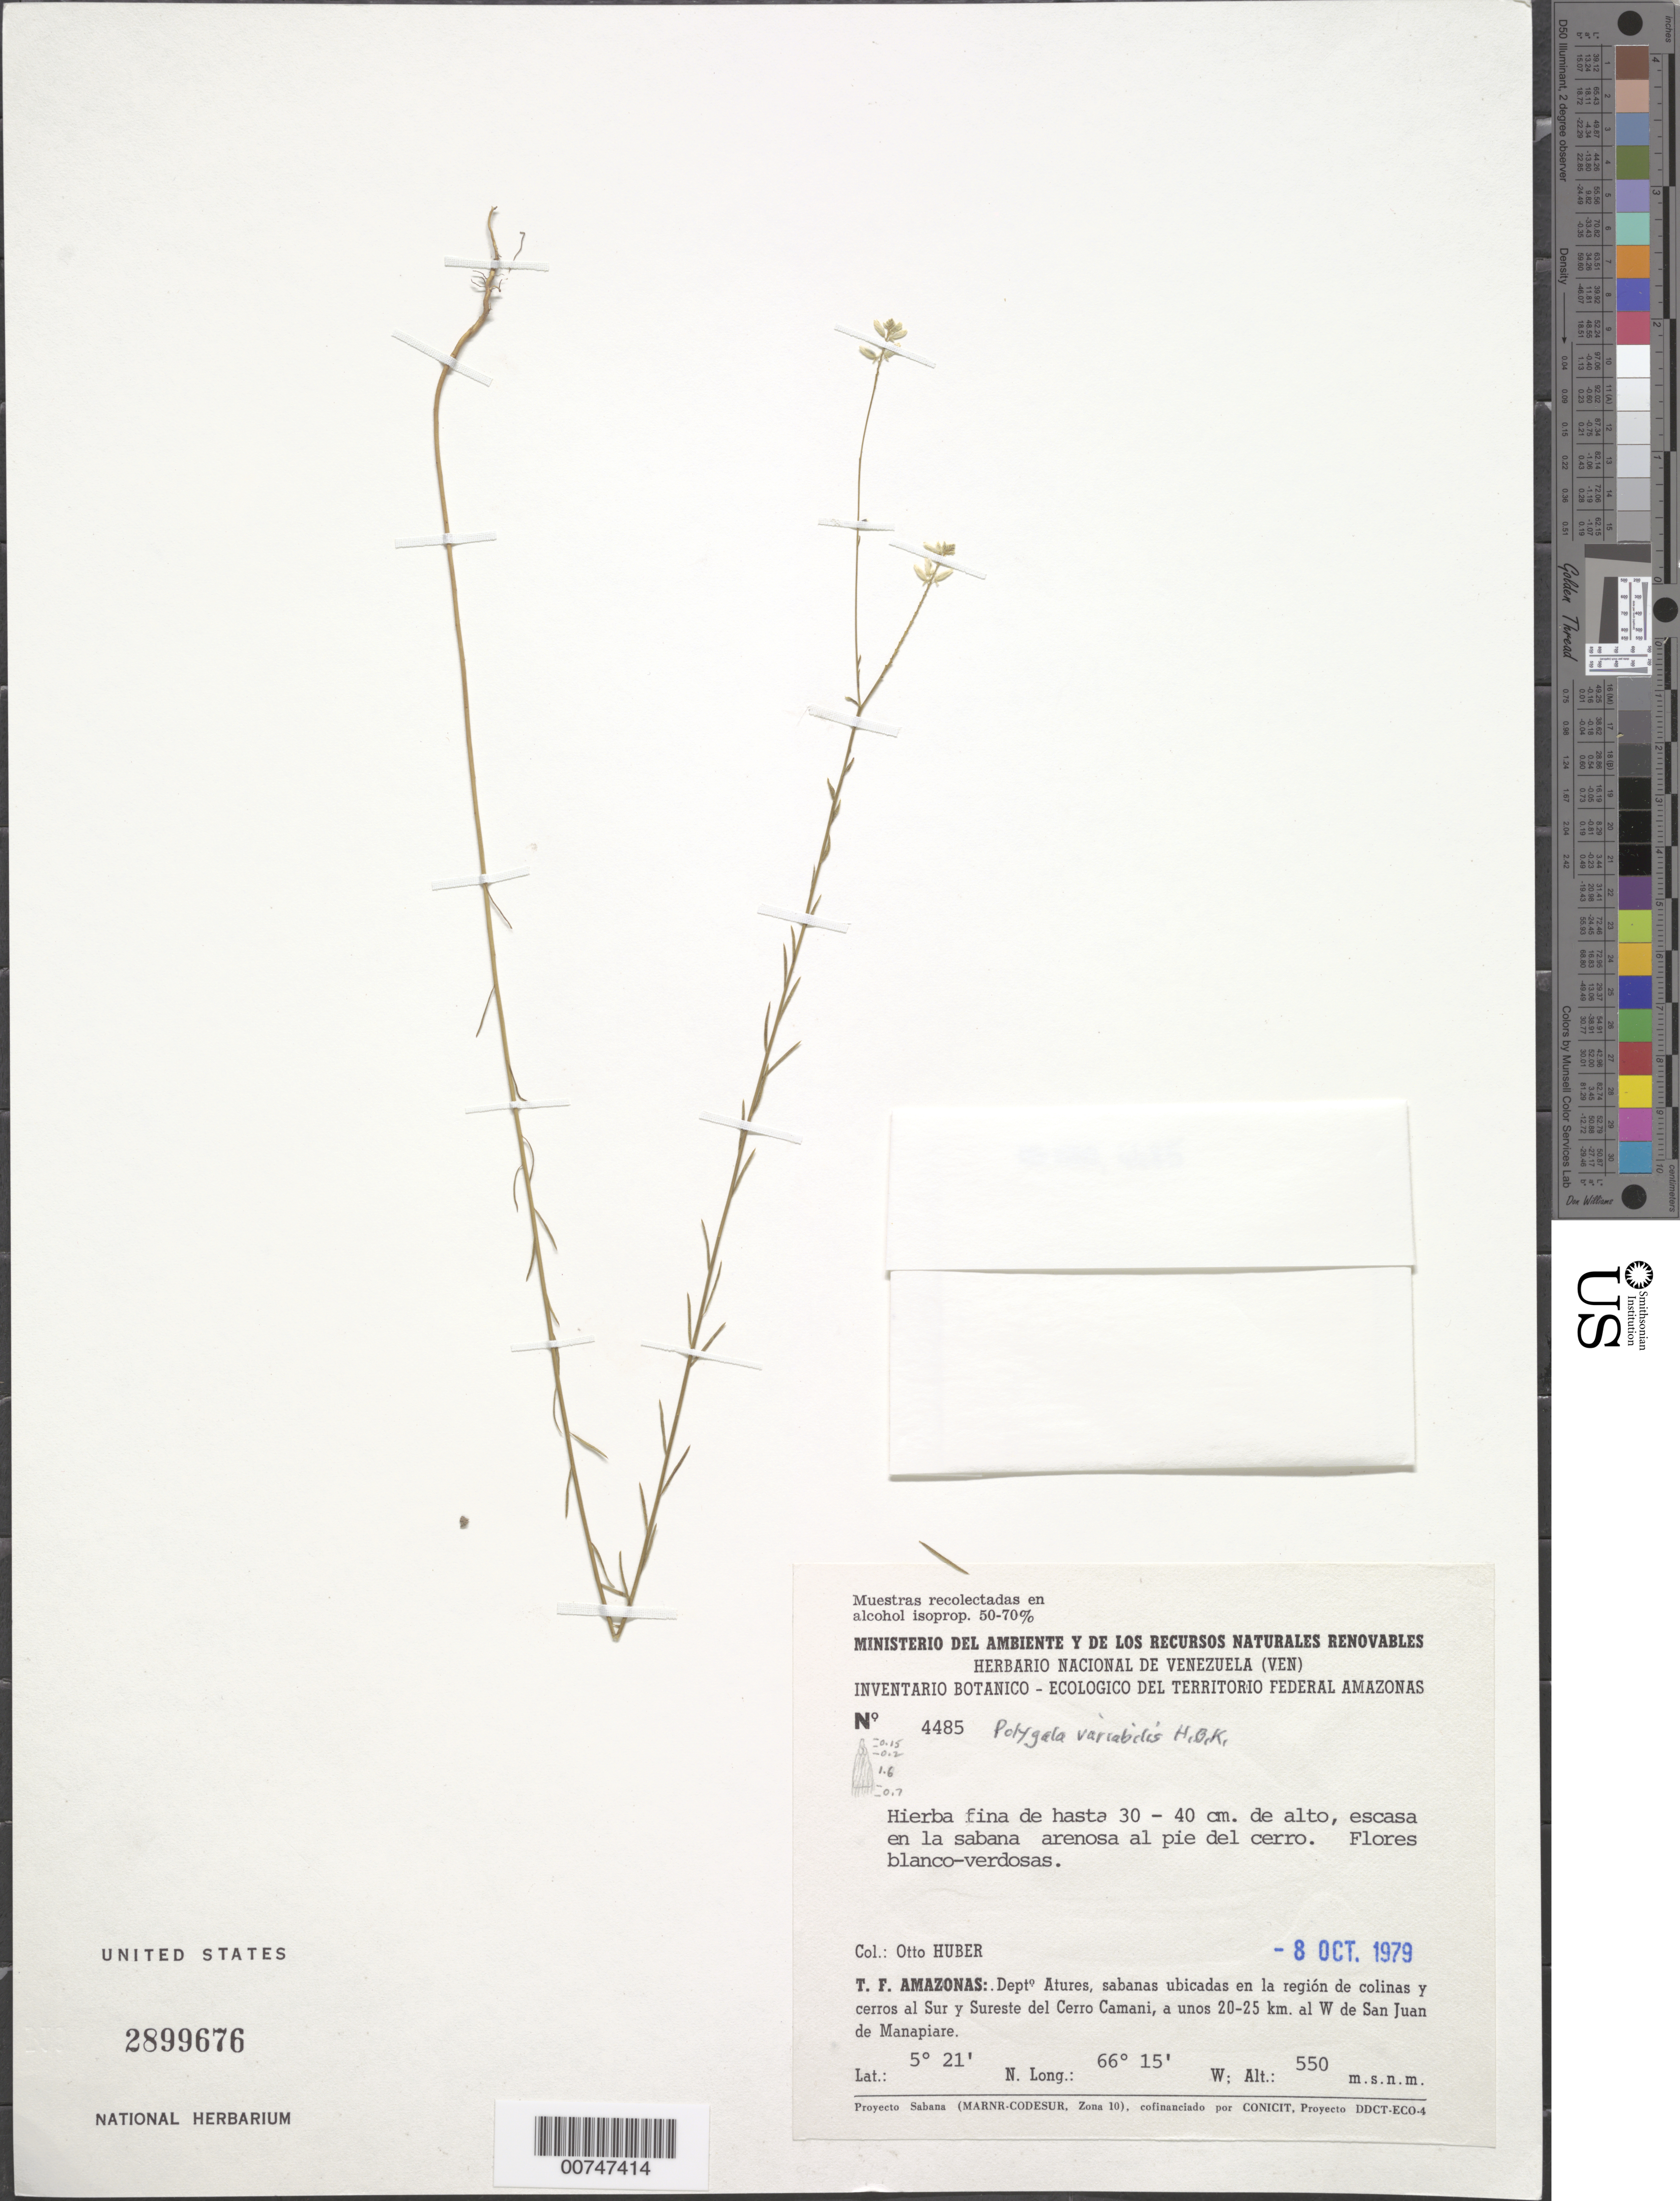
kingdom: Plantae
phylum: Tracheophyta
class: Magnoliopsida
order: Fabales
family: Polygalaceae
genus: Polygala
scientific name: Polygala variabilis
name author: Kunth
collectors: O. Huber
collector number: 4485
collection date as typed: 8-Oct-79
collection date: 1979-10-08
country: Venezuela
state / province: Amazonas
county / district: Atures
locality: Cerro Camani, S & SE del cerro, 20-25 km W de San Juan de Manapiare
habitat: Sandy savanna at foot of hill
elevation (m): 550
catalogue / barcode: US 2899676